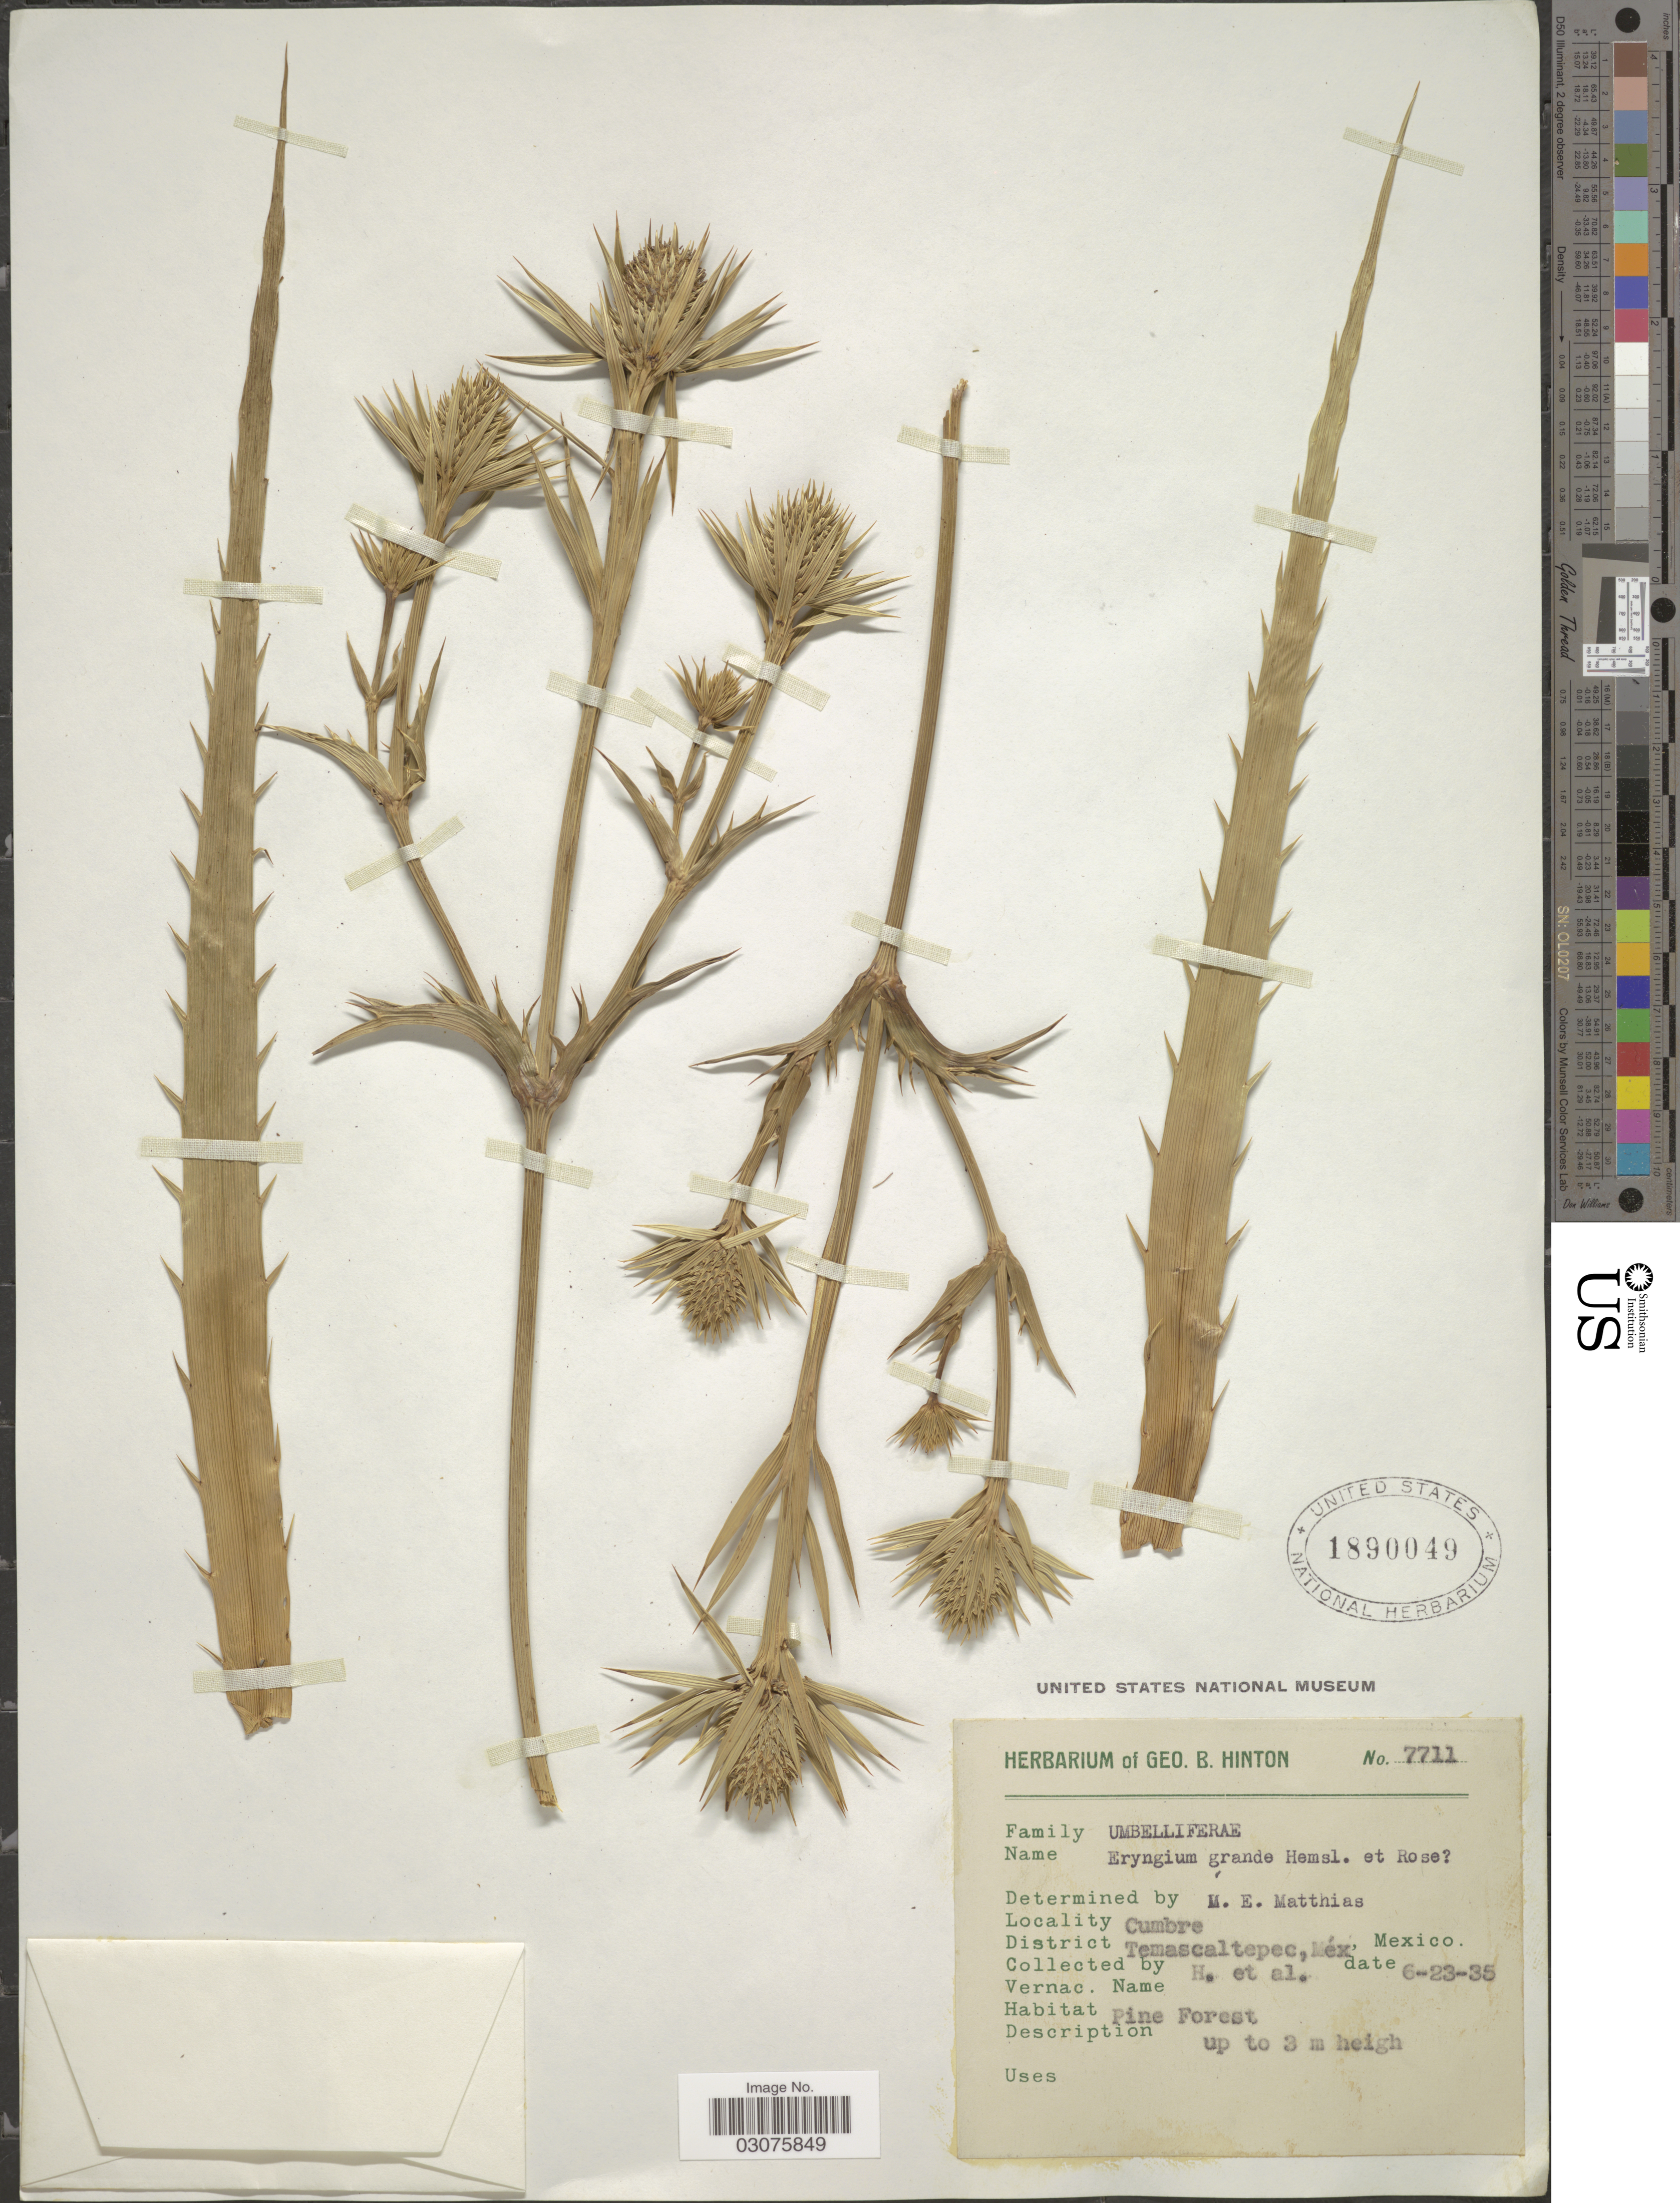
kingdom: Plantae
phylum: Tracheophyta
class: Magnoliopsida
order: Apiales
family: Apiaceae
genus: Eryngium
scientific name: Eryngium monocephalum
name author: Cav.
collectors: G. B. Hinton & et al.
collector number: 7711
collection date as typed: Transcribed d/m/y: 23/6/35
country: Mexico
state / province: México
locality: Cumbre. District Temascaltepec.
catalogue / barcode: US 1890049